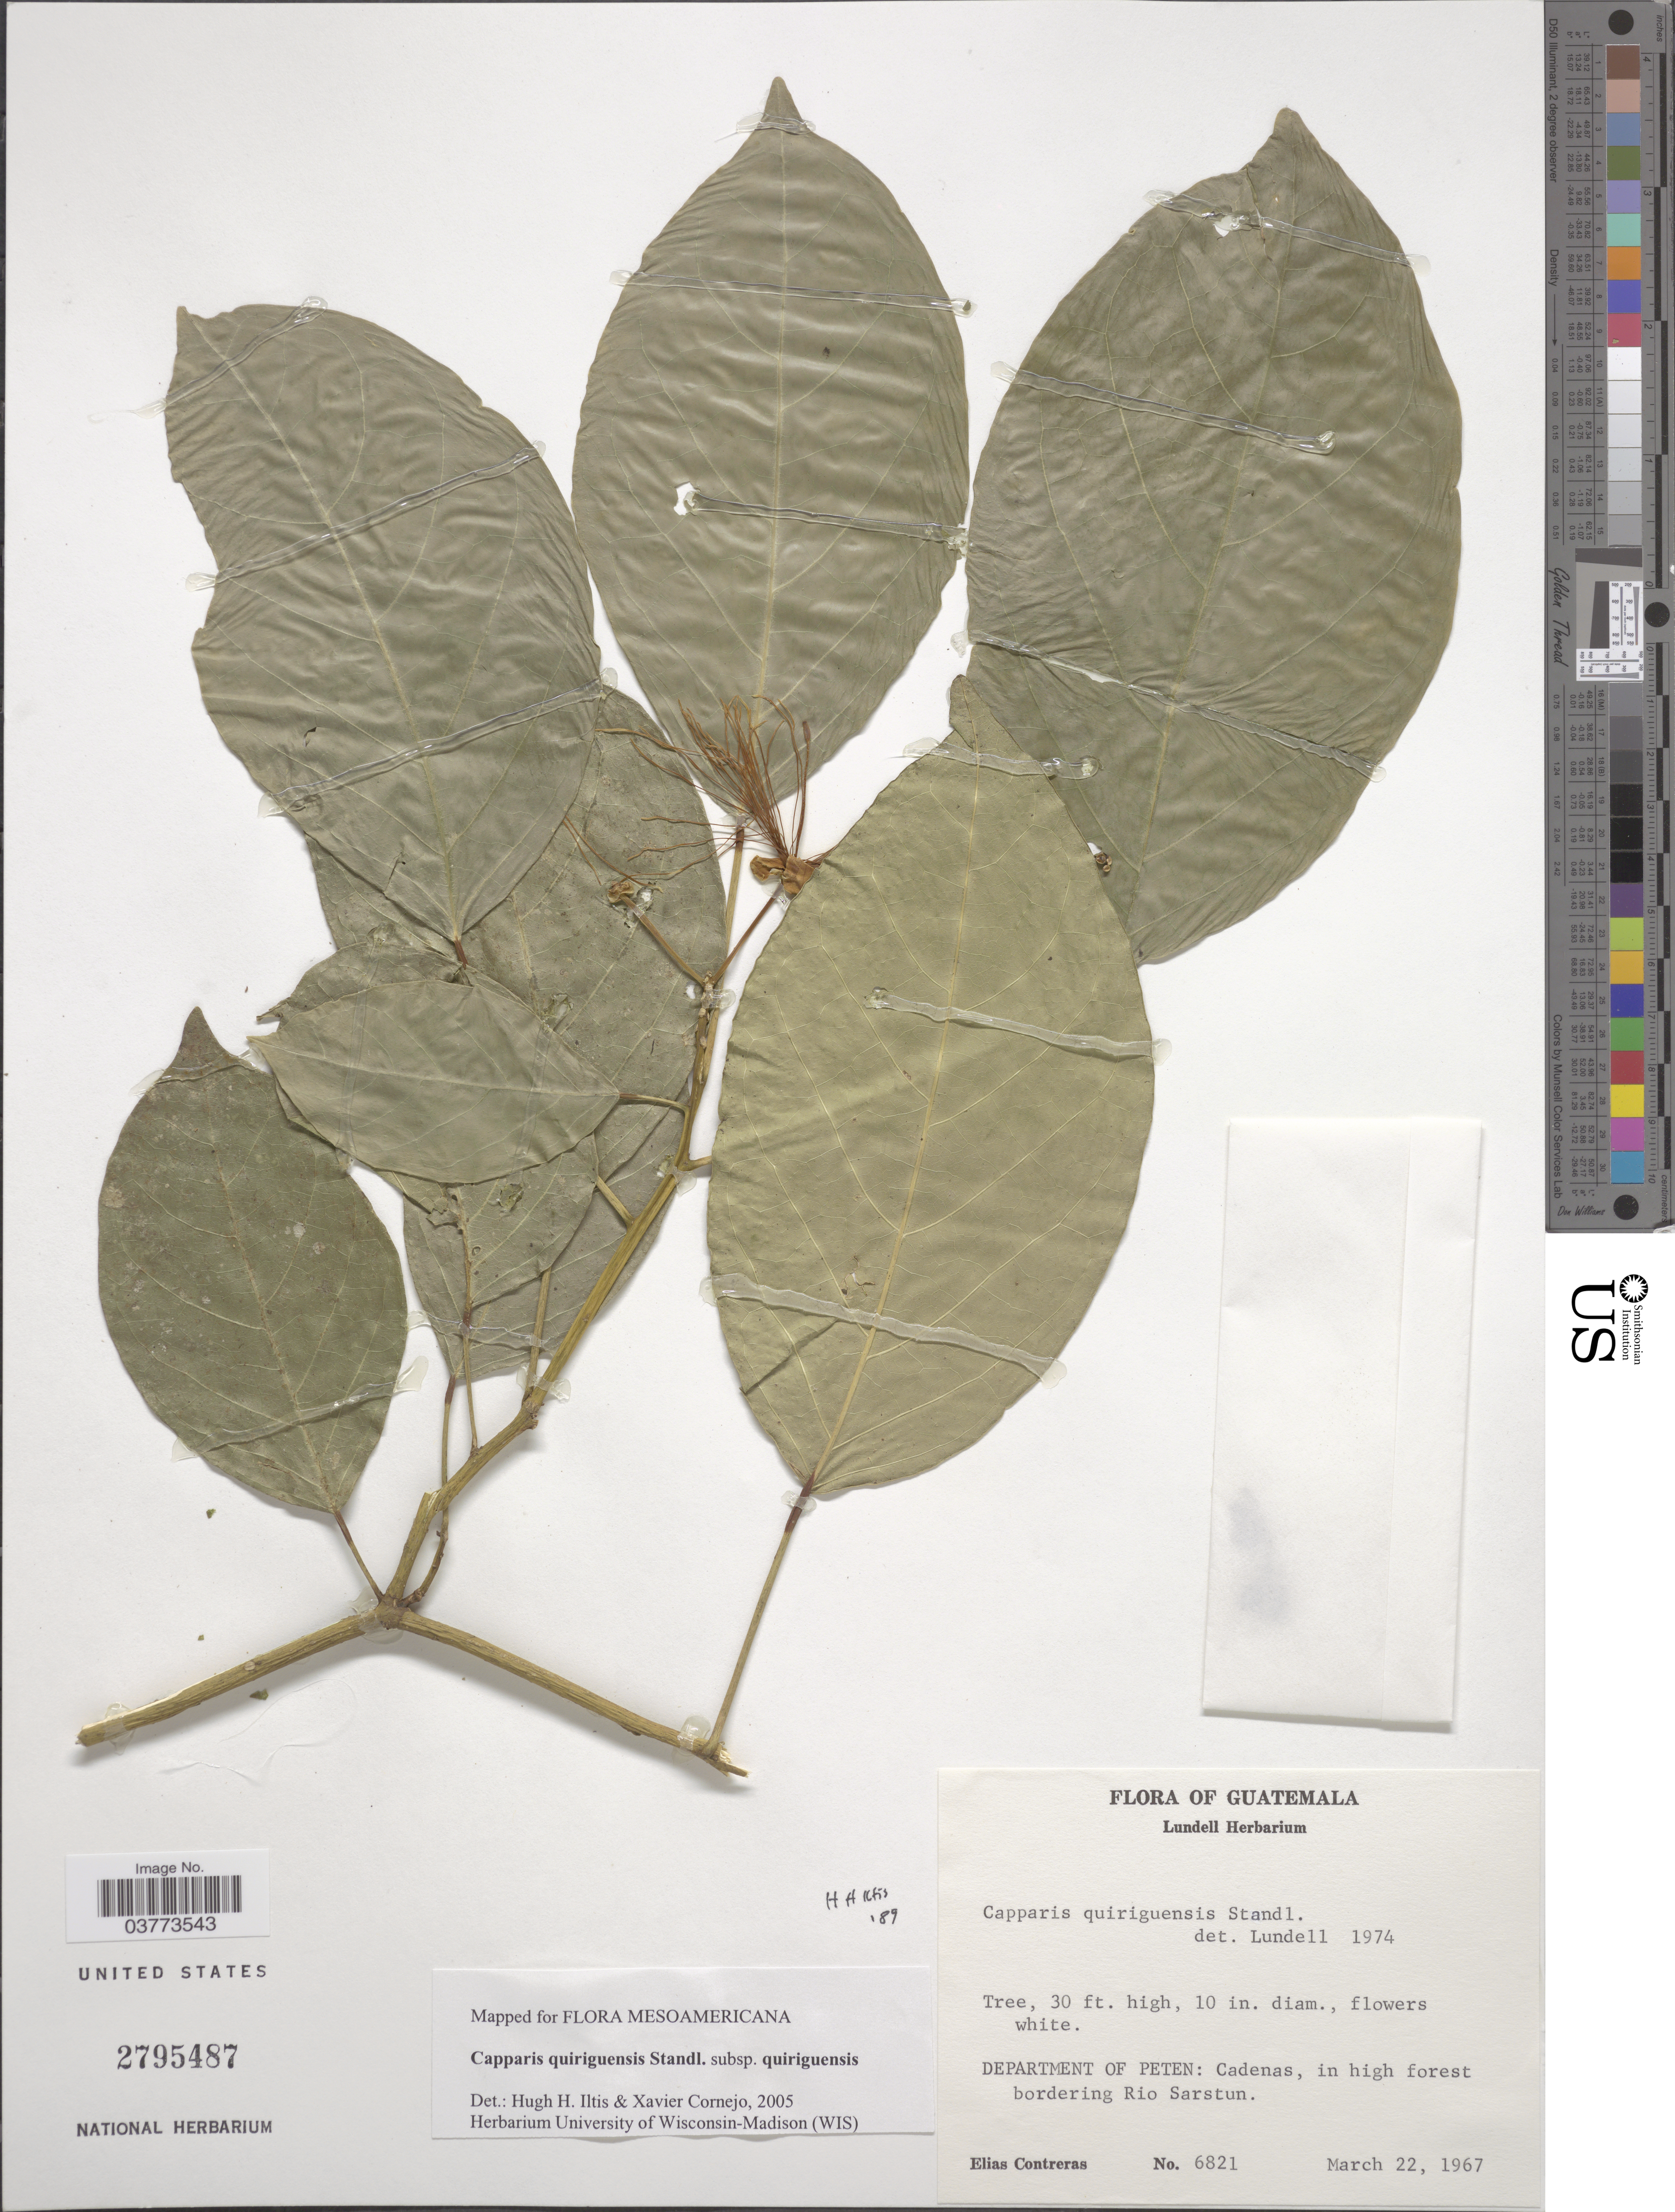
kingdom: Plantae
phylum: Tracheophyta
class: Magnoliopsida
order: Brassicales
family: Capparaceae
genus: Capparidastrum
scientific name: Capparidastrum quiriguense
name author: (Standl.) Iltis, H.H. & Cornejo, X.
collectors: E. Contreras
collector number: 6821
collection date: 1967-03-22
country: Guatemala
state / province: El Peten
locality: Department of Peten: Cadenas, in high forest bordering Rio Sarstun.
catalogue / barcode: US 2795487